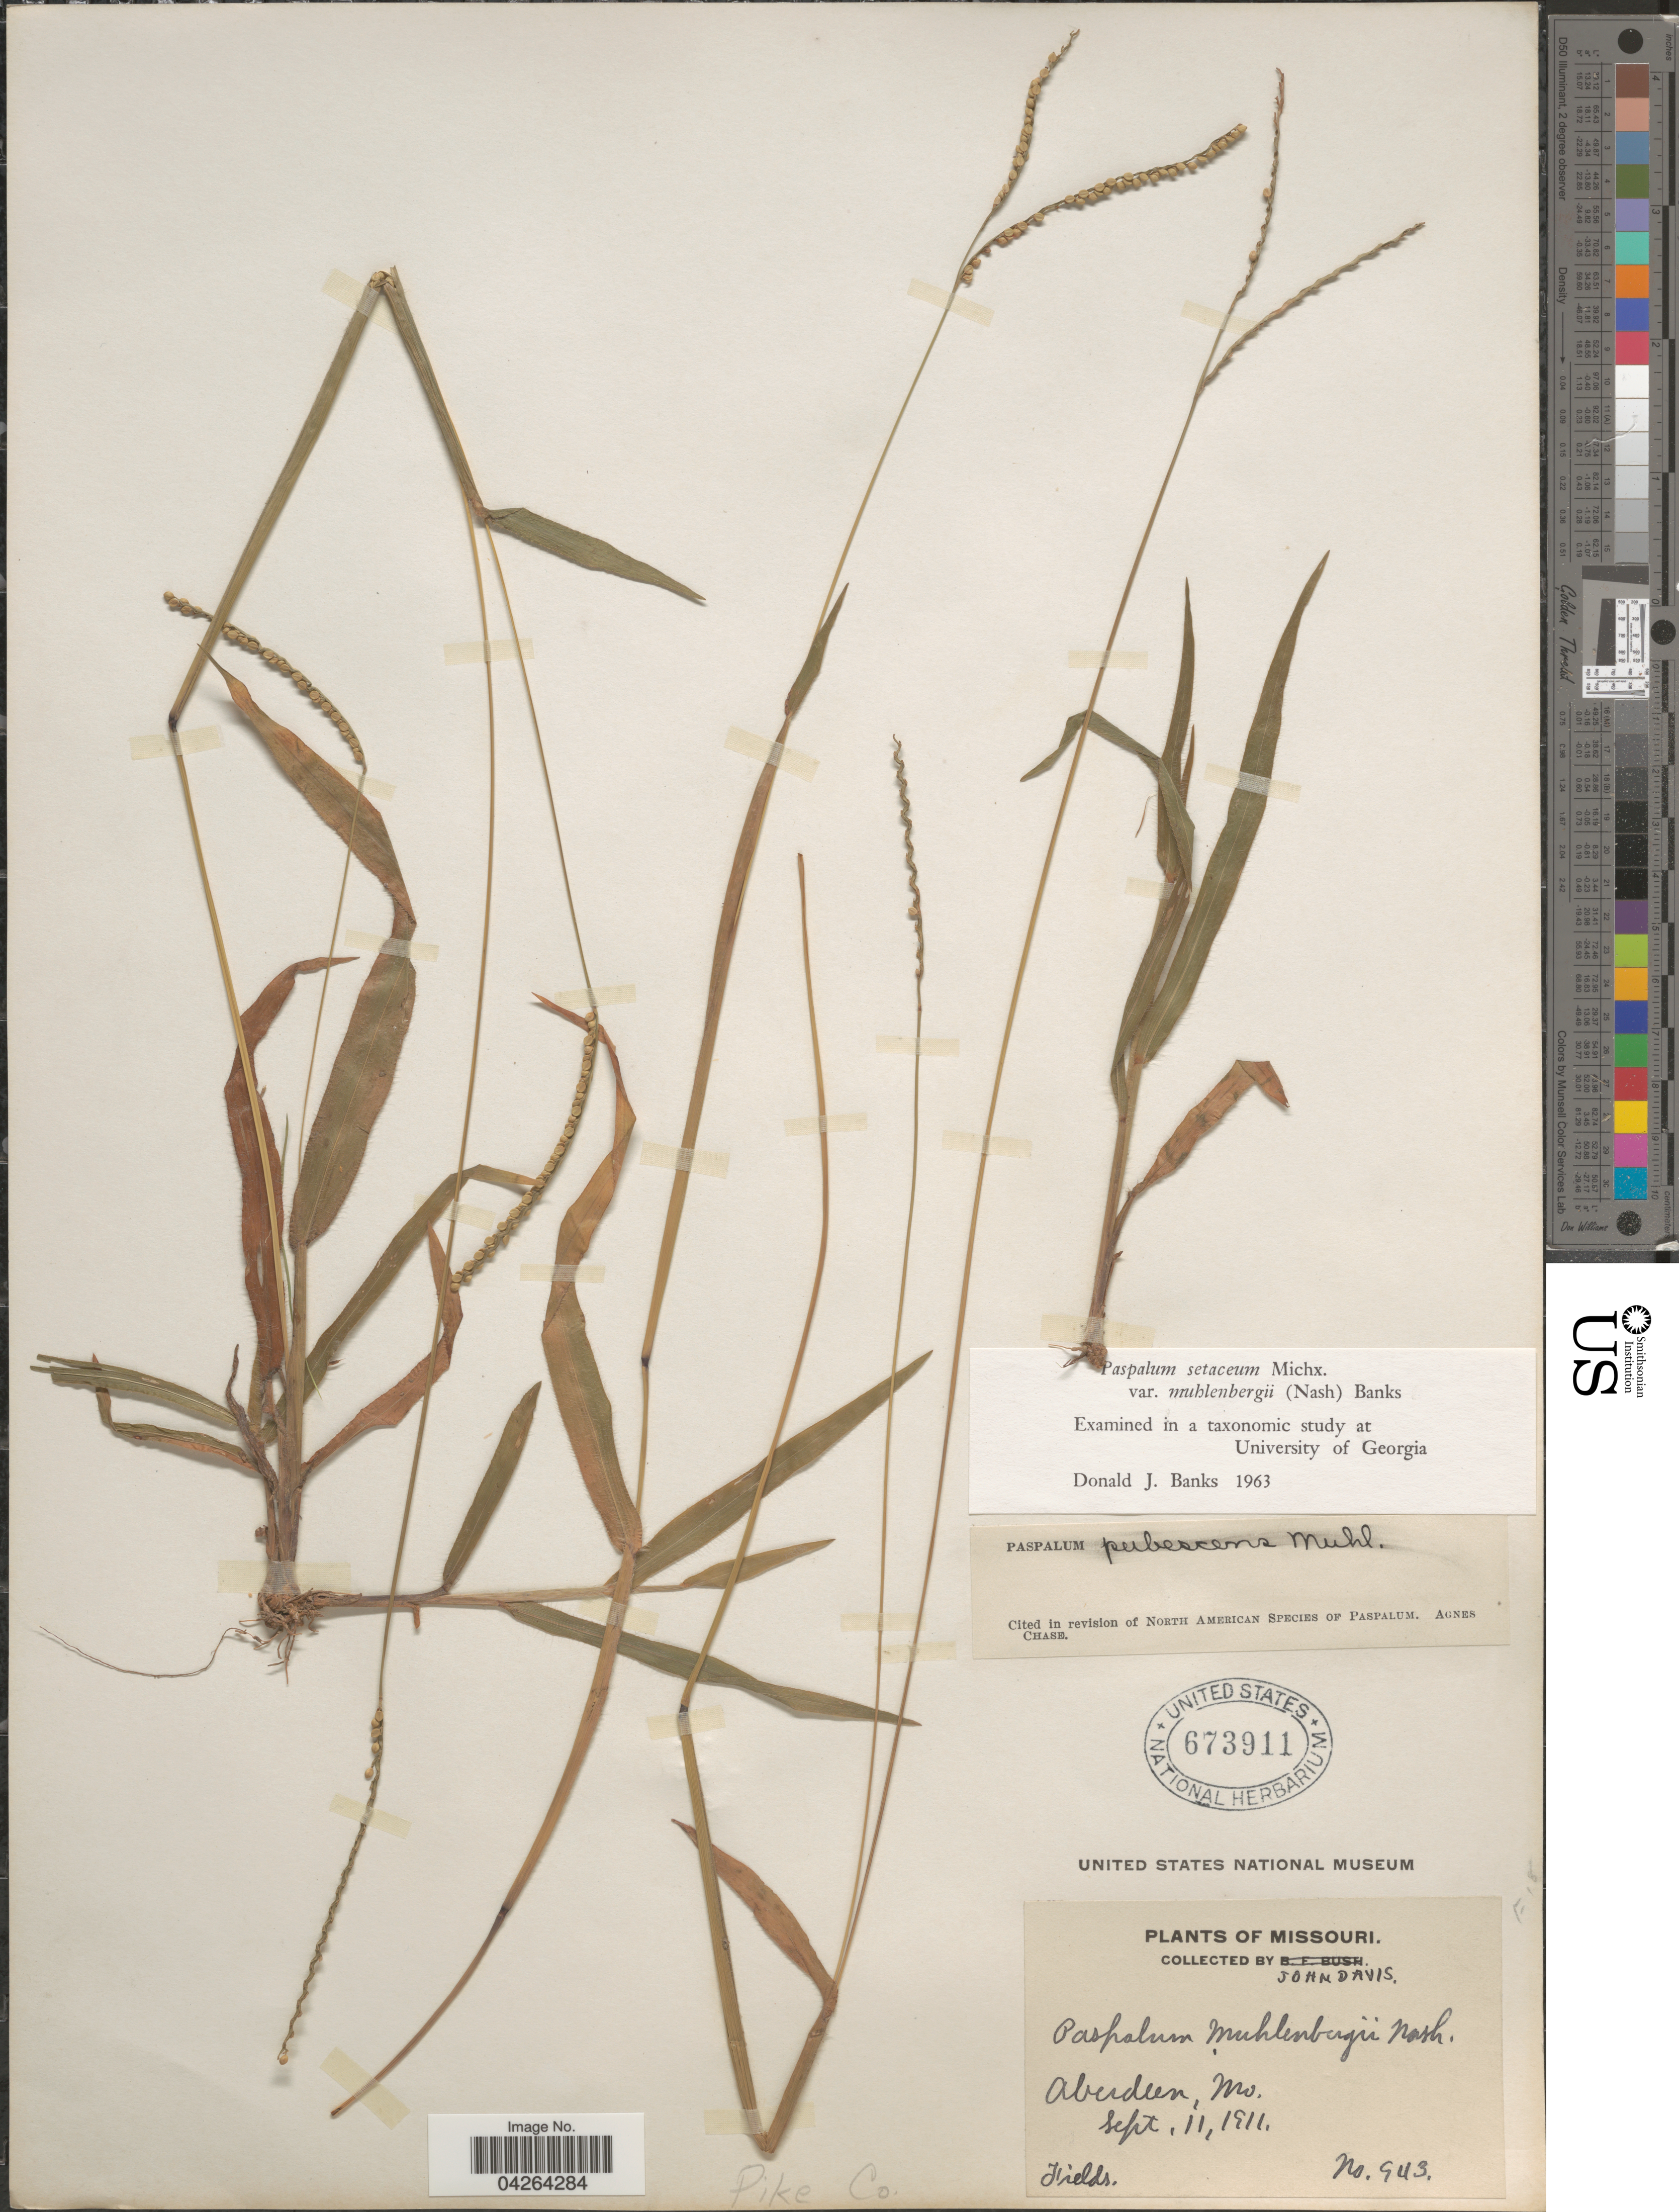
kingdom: Plantae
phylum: Tracheophyta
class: Liliopsida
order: Poales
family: Poaceae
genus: Paspalum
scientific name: Paspalum setaceum var. muhlenbergii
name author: (Nash) D.J. Banks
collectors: J. Davis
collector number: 943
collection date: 1911-09-11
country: United States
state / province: Missouri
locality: Aberdeen. Pike Co.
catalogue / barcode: US 673911